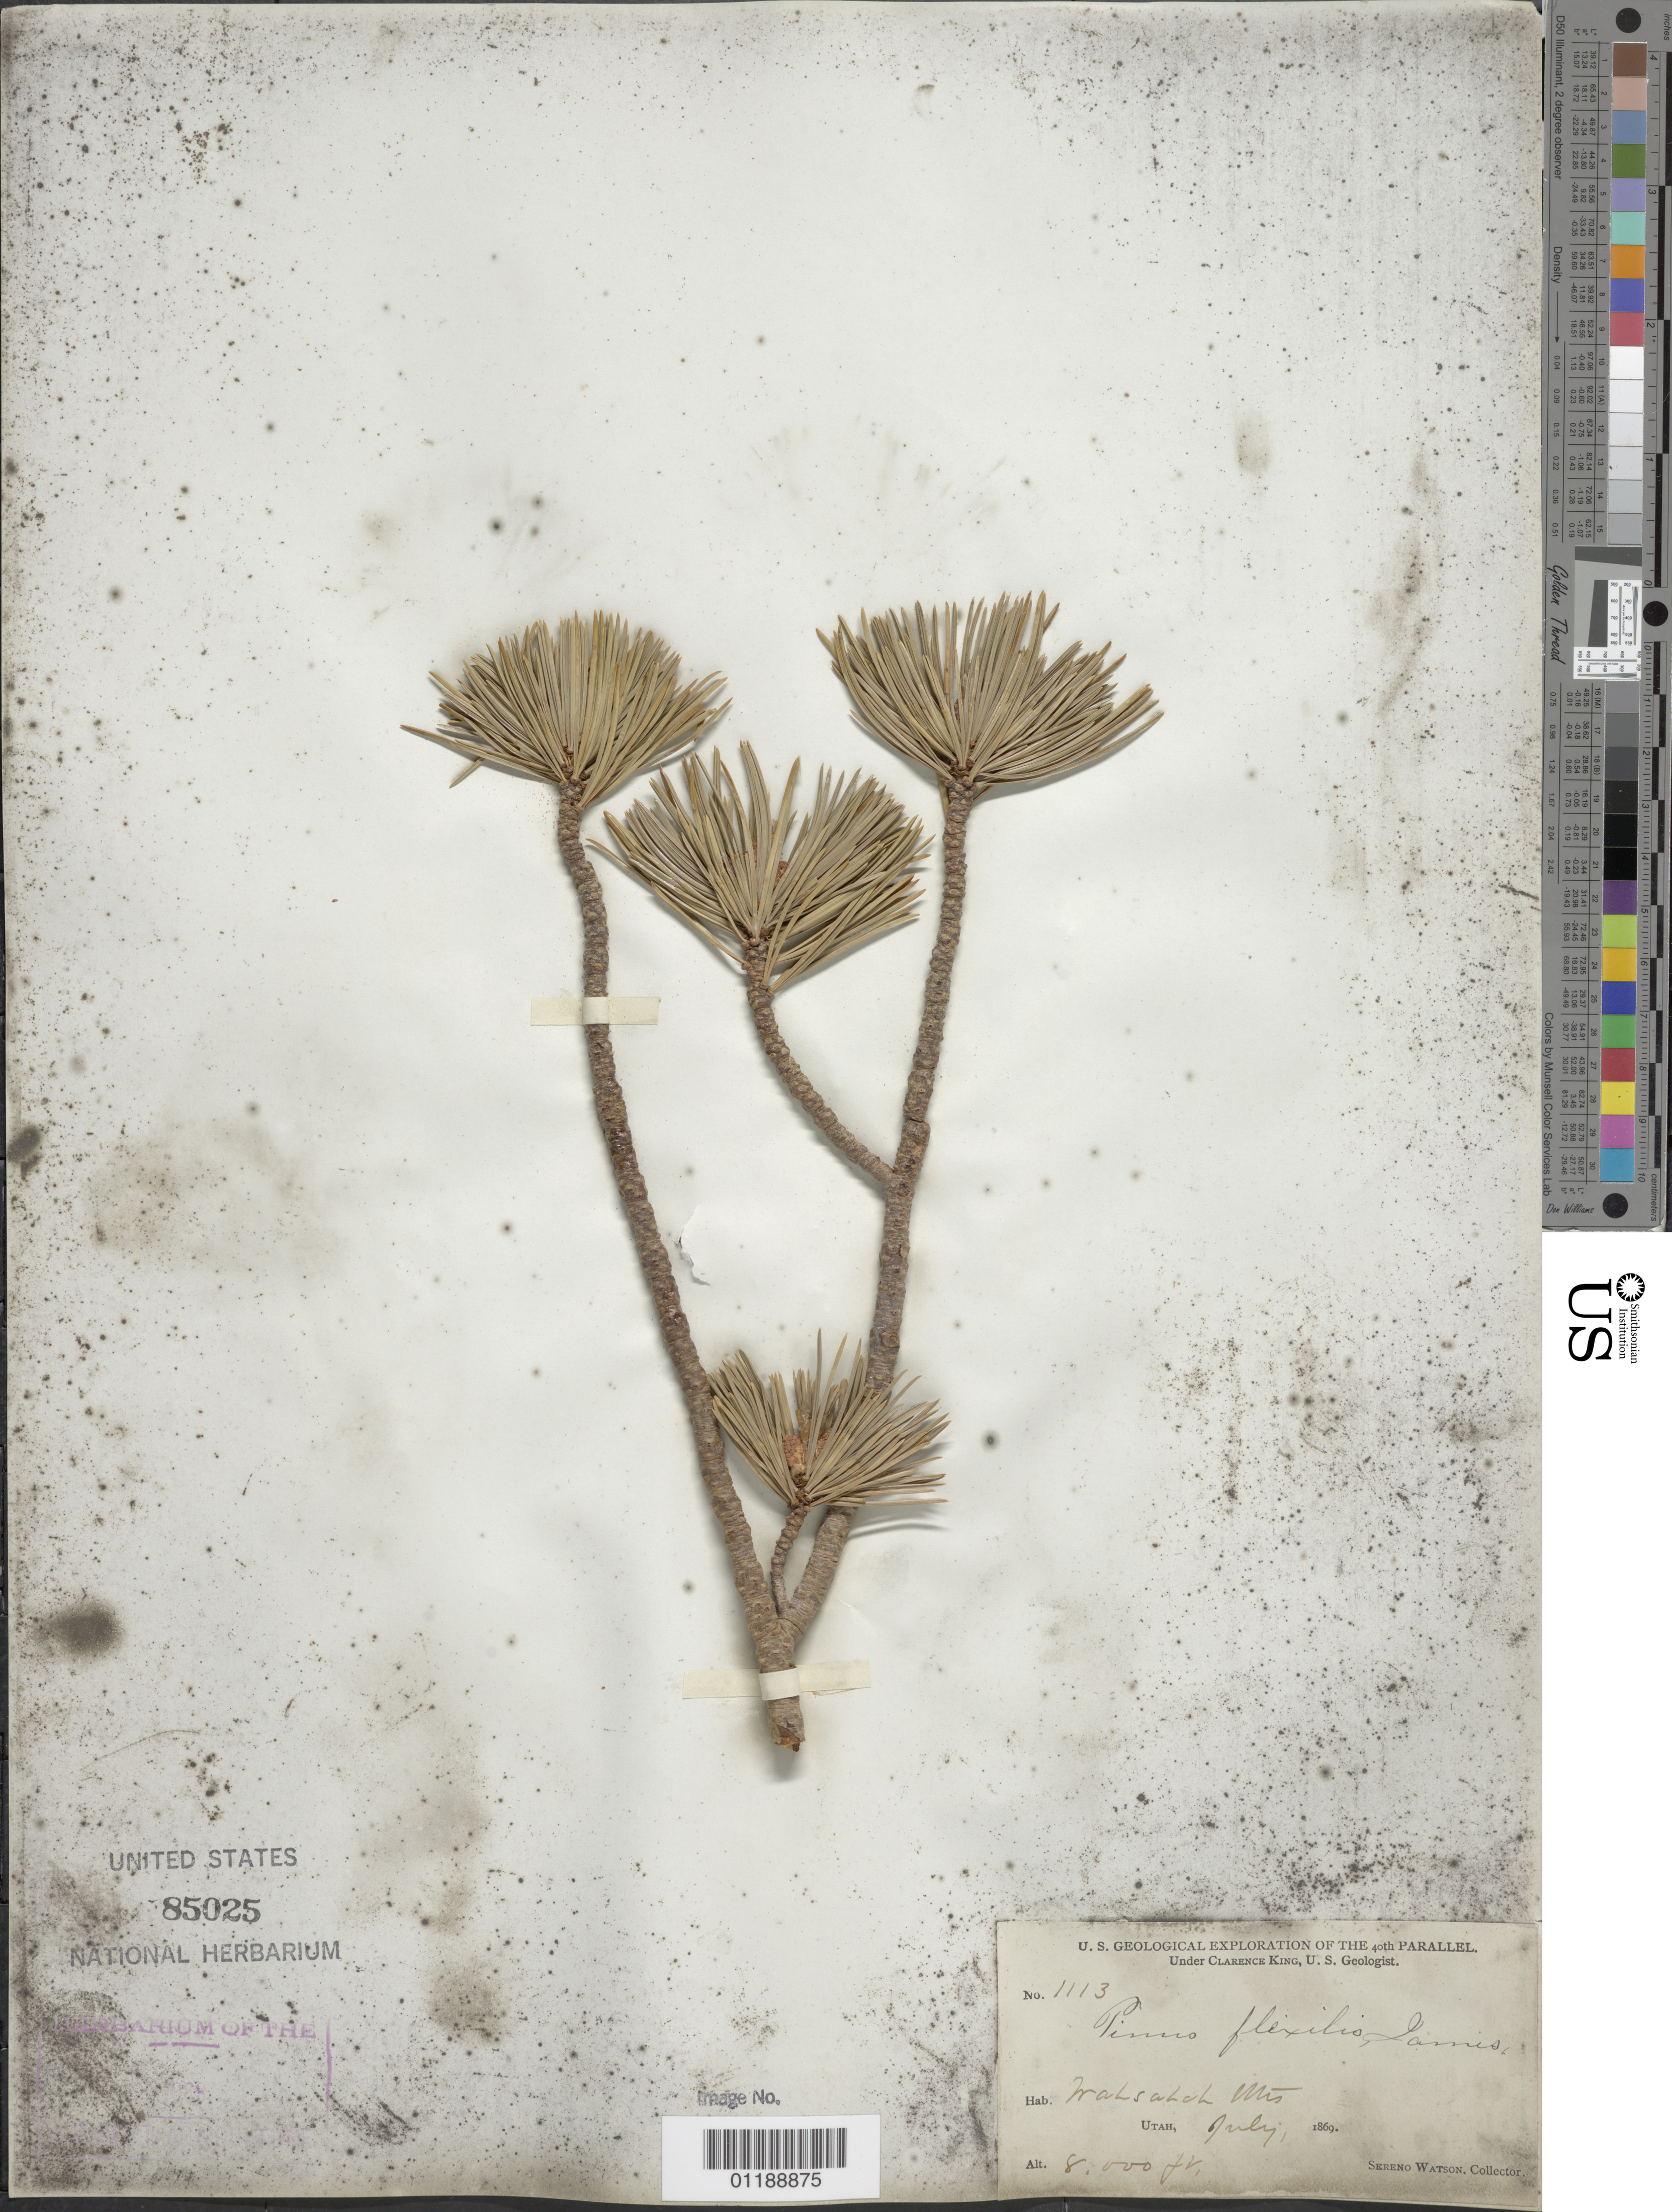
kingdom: Plantae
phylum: Tracheophyta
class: Pinopsida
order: Pinales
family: Pinaceae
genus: Pinus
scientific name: Pinus flexilis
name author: E. James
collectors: S. Watson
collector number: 1113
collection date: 1869-07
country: United States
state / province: Utah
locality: Wahsatch Mt.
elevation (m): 2438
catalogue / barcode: US 85025